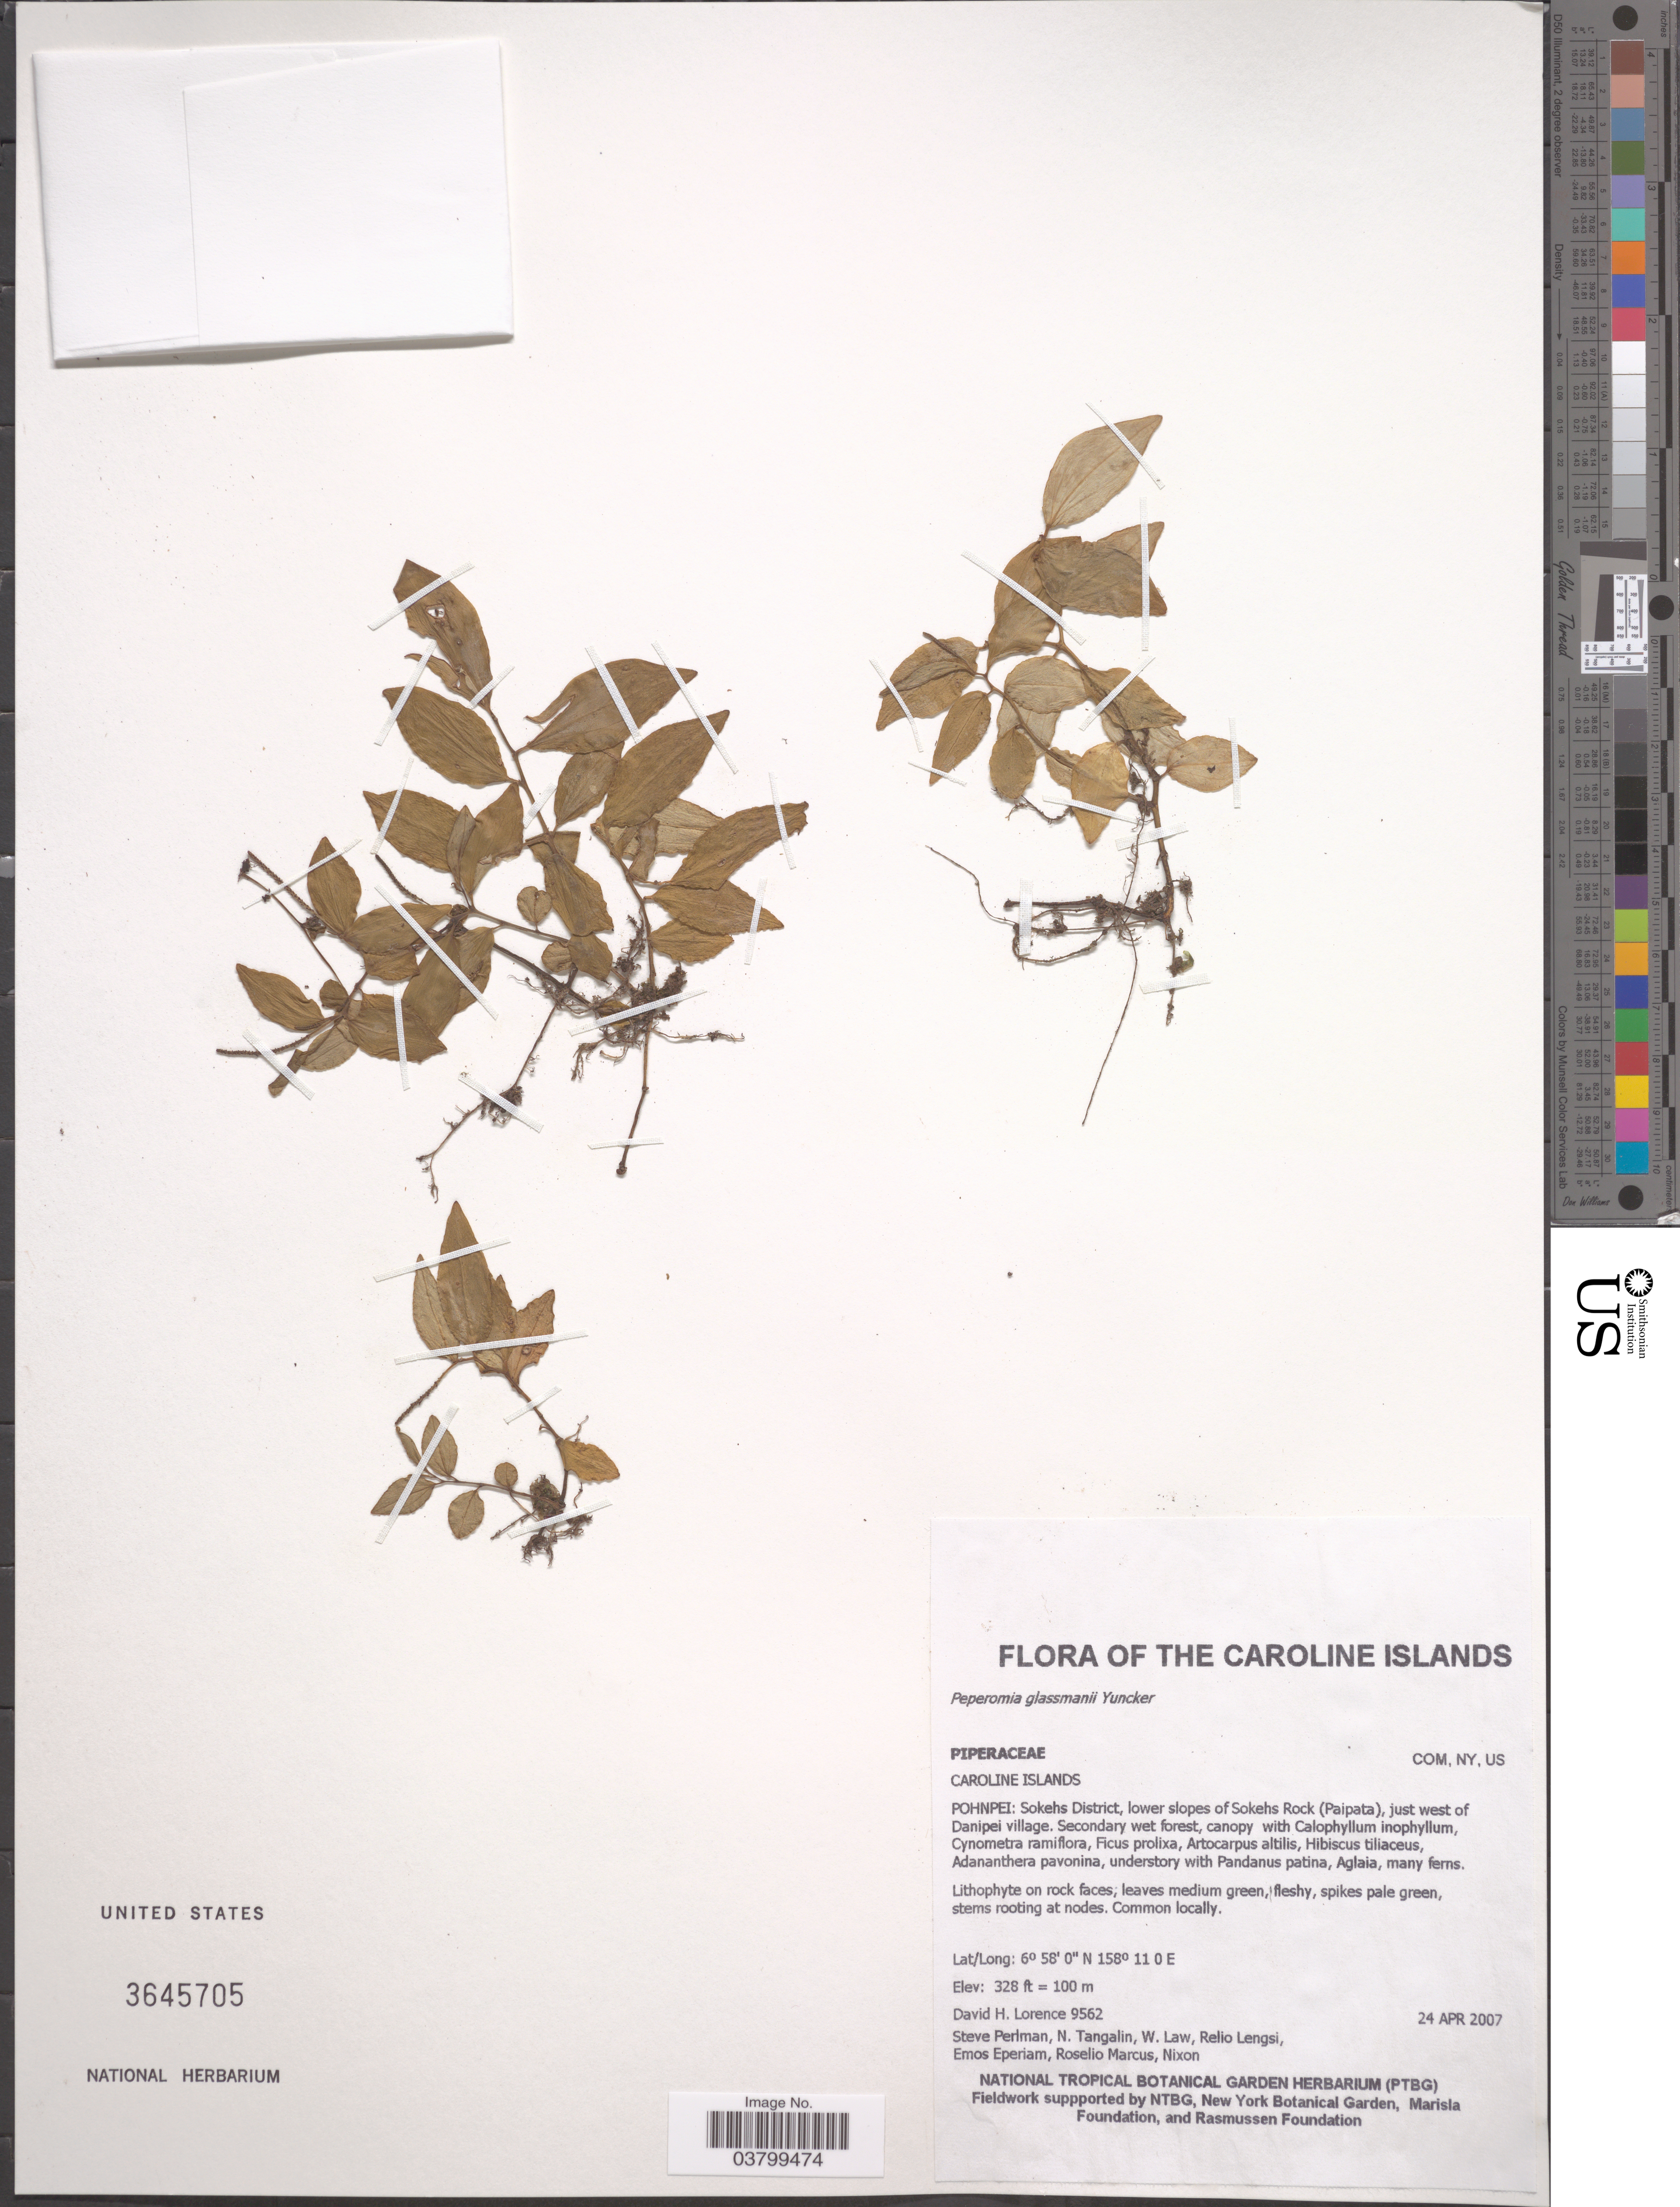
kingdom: Plantae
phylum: Tracheophyta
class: Magnoliopsida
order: Piperales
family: Piperaceae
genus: Peperomia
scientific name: Peperomia glassmanii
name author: Yunck.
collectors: D. Lorence, S. Perlman, N. Tangalin, W. Law & et al.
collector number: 9562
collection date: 2007-04-24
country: Micronesia, Federated States of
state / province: Pohnpei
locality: The Caroline Islands. Pohnpei: Sokehs District, lower slopes of Sokehs Rock (Paipata), just west of Danipei village.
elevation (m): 100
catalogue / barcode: US 3645705